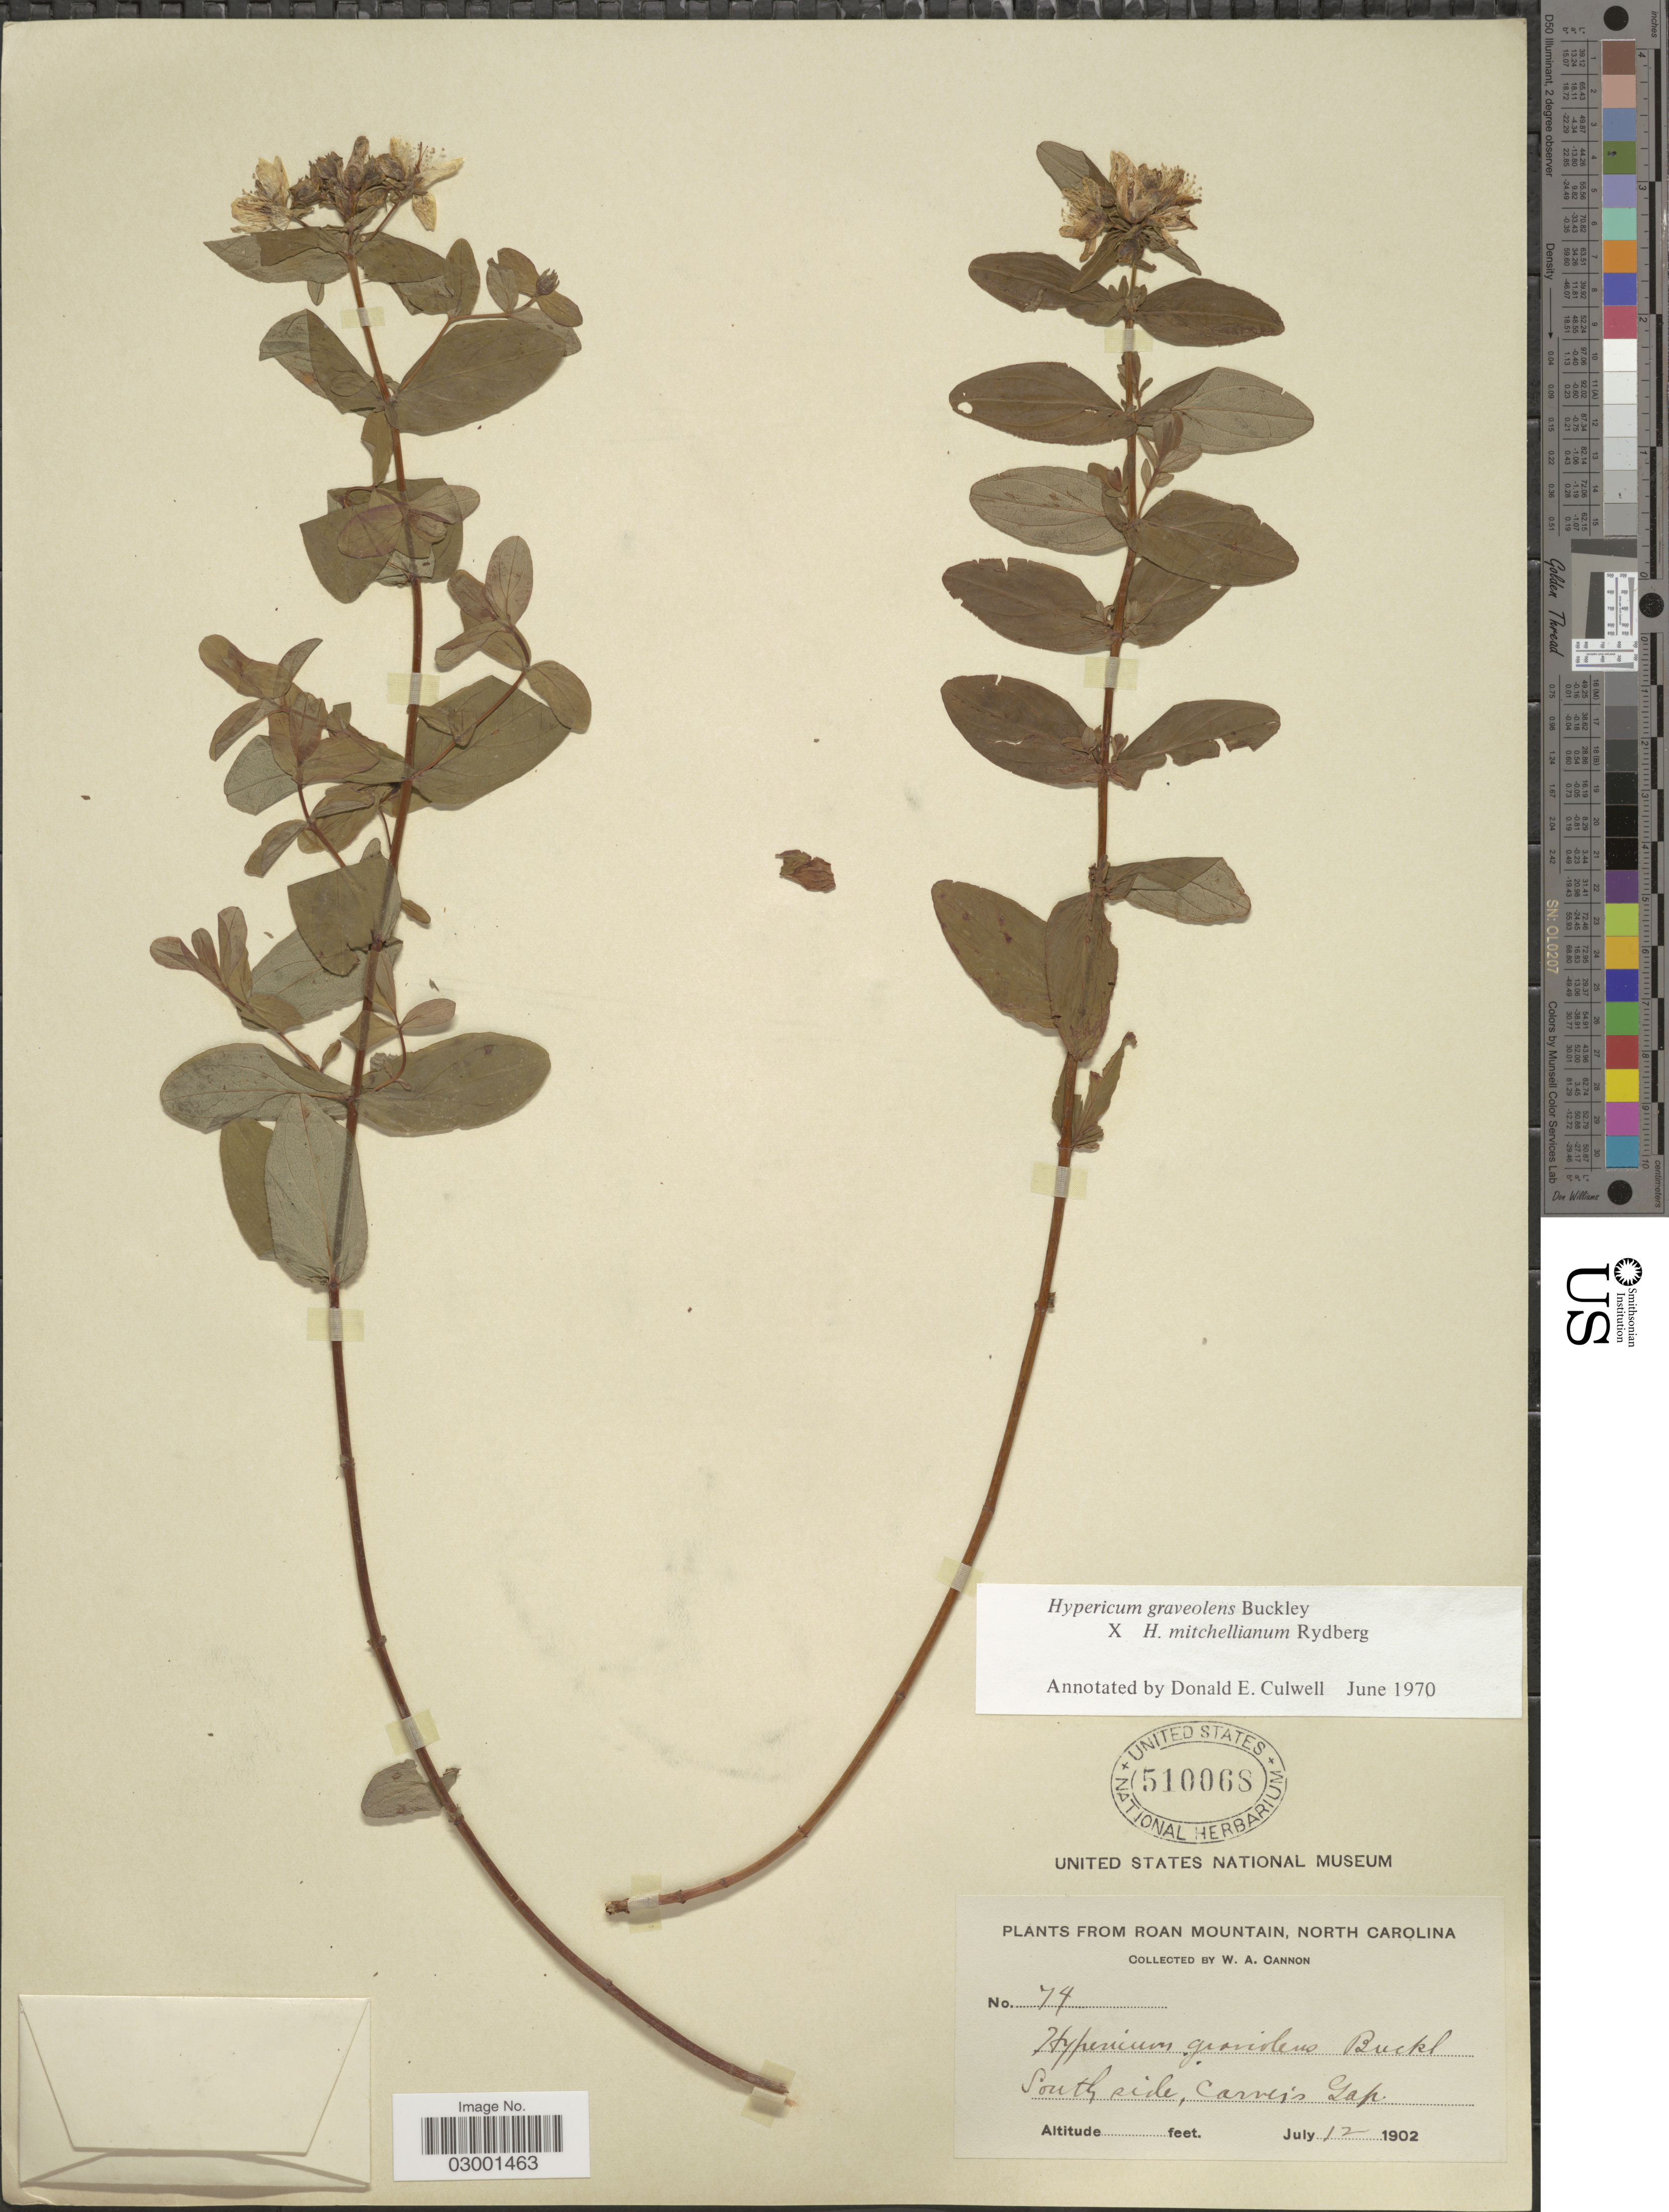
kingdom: Plantae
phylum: Tracheophyta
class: Magnoliopsida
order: Malpighiales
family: Hypericaceae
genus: Hypericum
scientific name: Hypericum graveolens x H. x mitchellianum Rydb.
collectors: W. Cannon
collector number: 74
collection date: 1902-07-12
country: United States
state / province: North Carolina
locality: Roan Mountain, South ride, Carver's Gap.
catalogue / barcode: US 510068